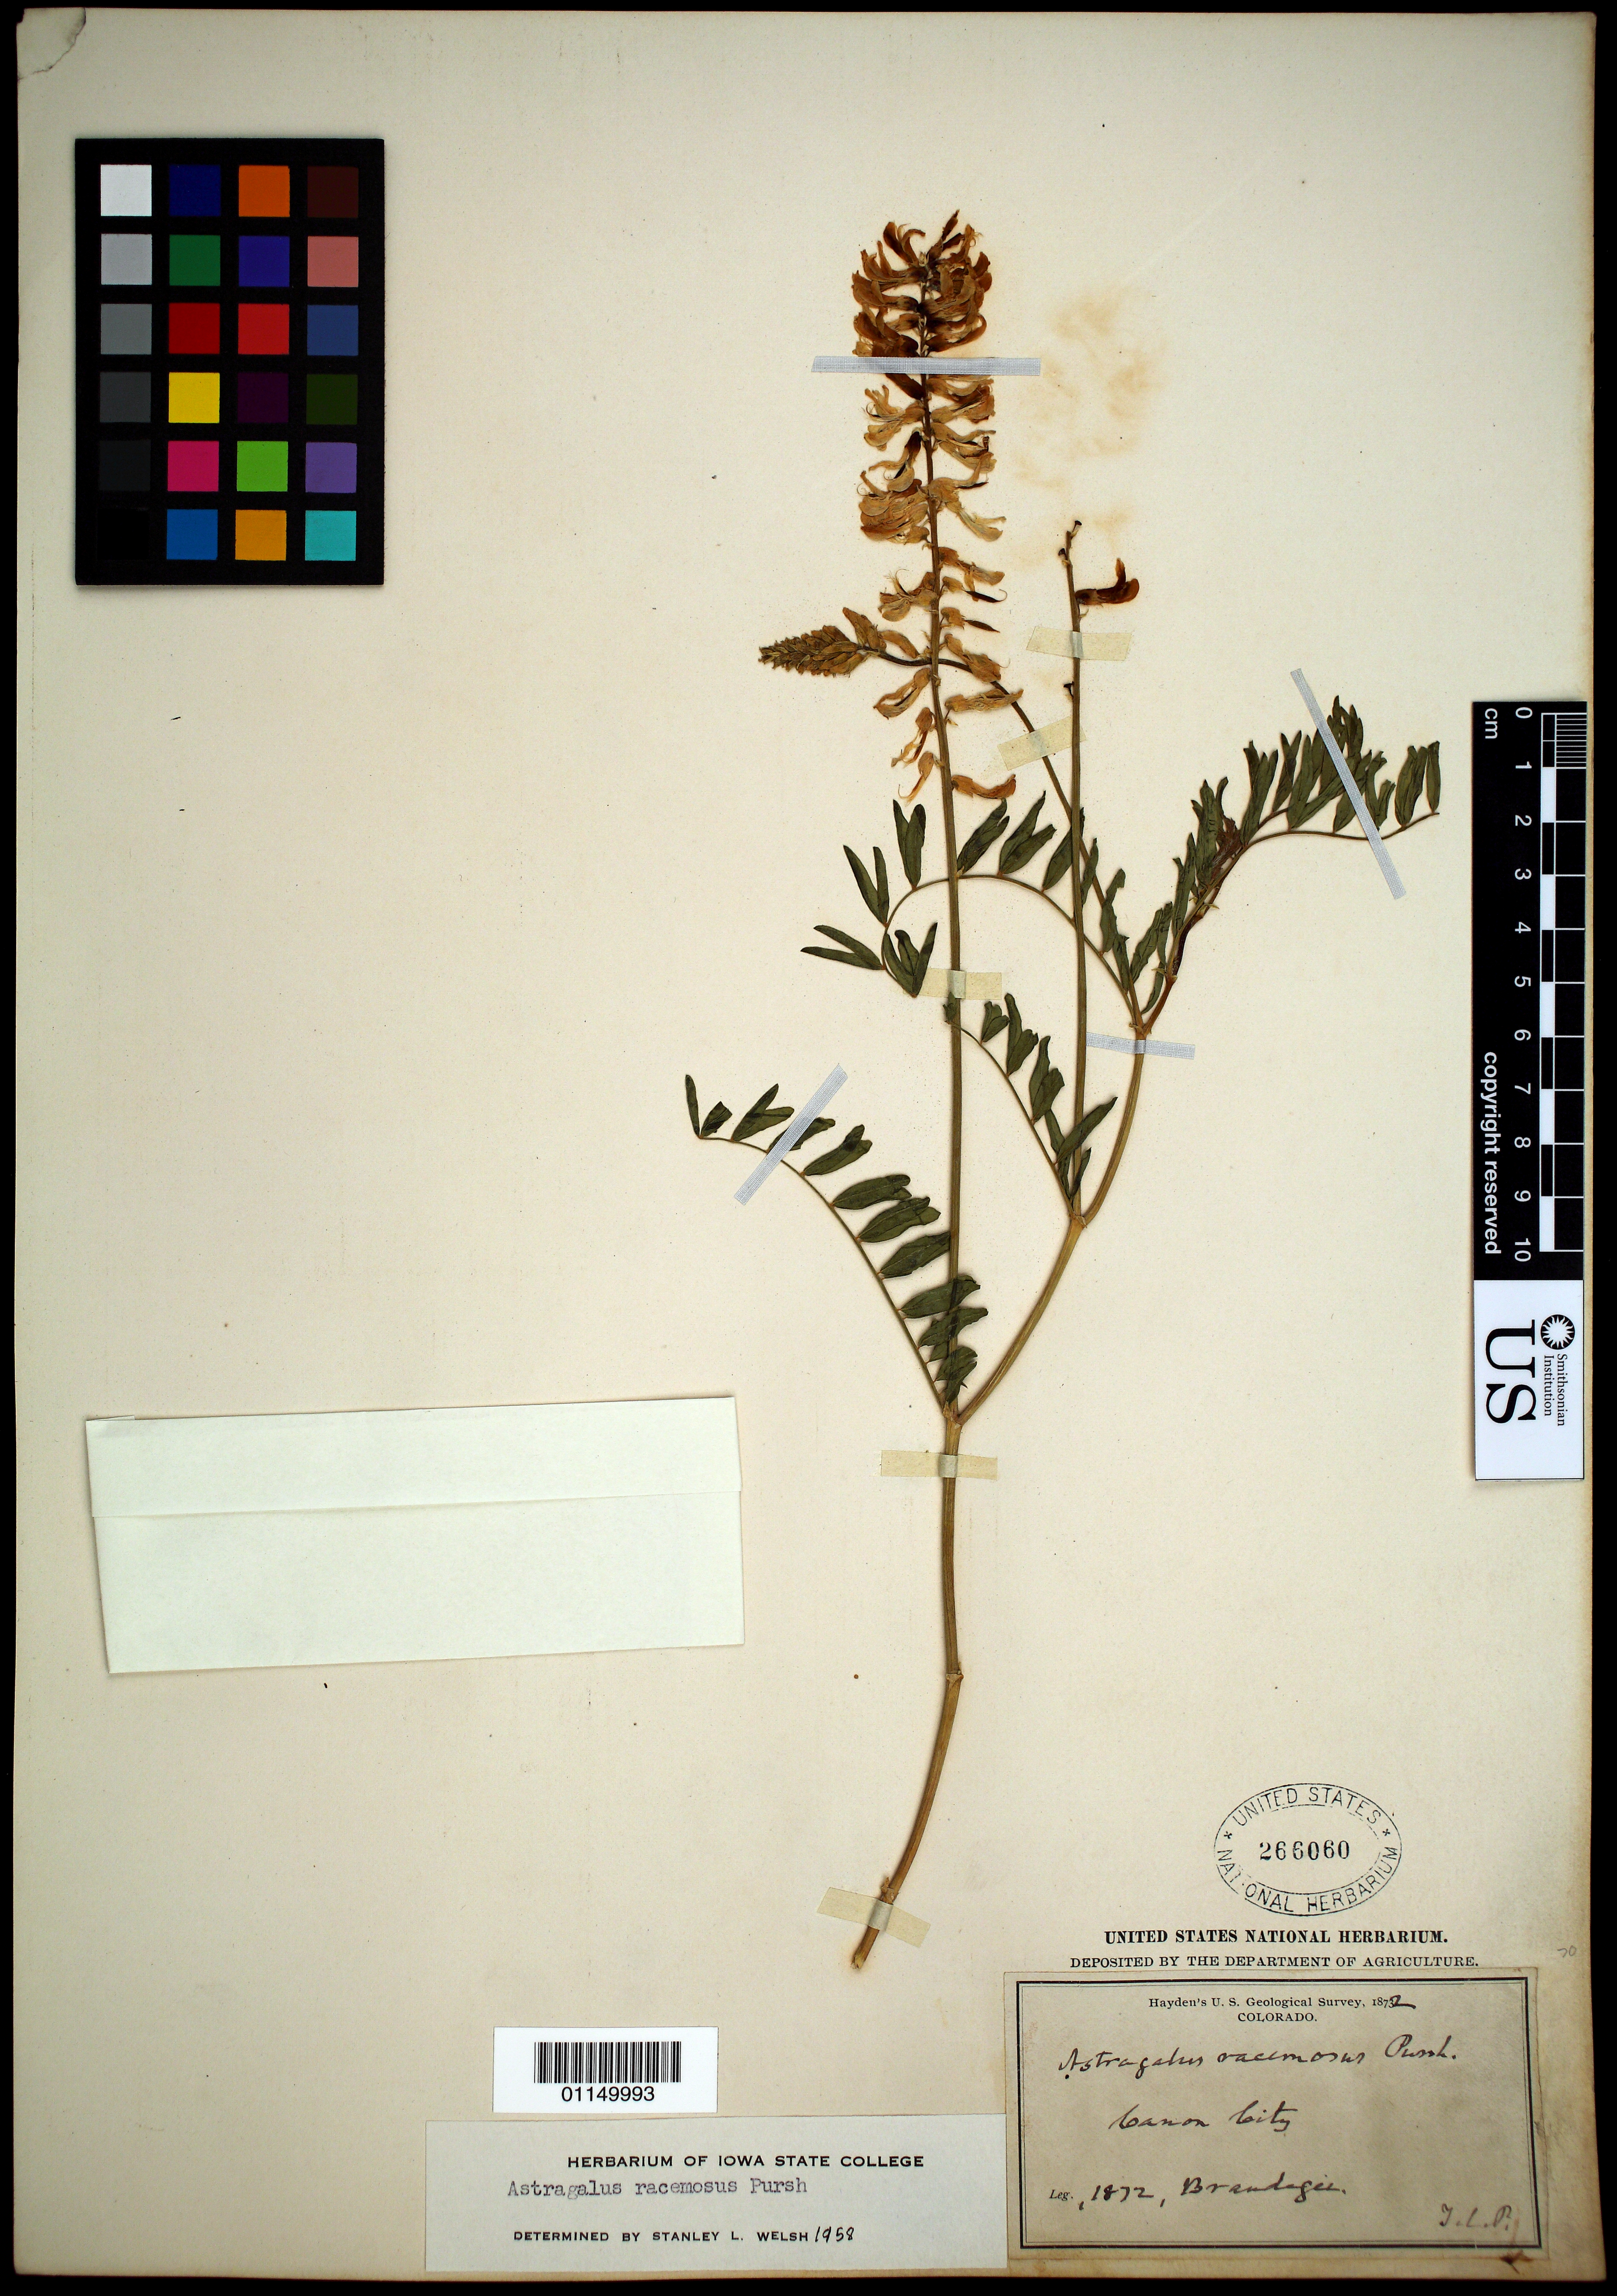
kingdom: Plantae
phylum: Tracheophyta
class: Magnoliopsida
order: Fabales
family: Fabaceae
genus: Astragalus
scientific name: Astragalus racemosus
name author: Pursh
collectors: T. S. Brandegee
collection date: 1872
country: United States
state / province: Colorado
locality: Canon City.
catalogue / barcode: US 266060